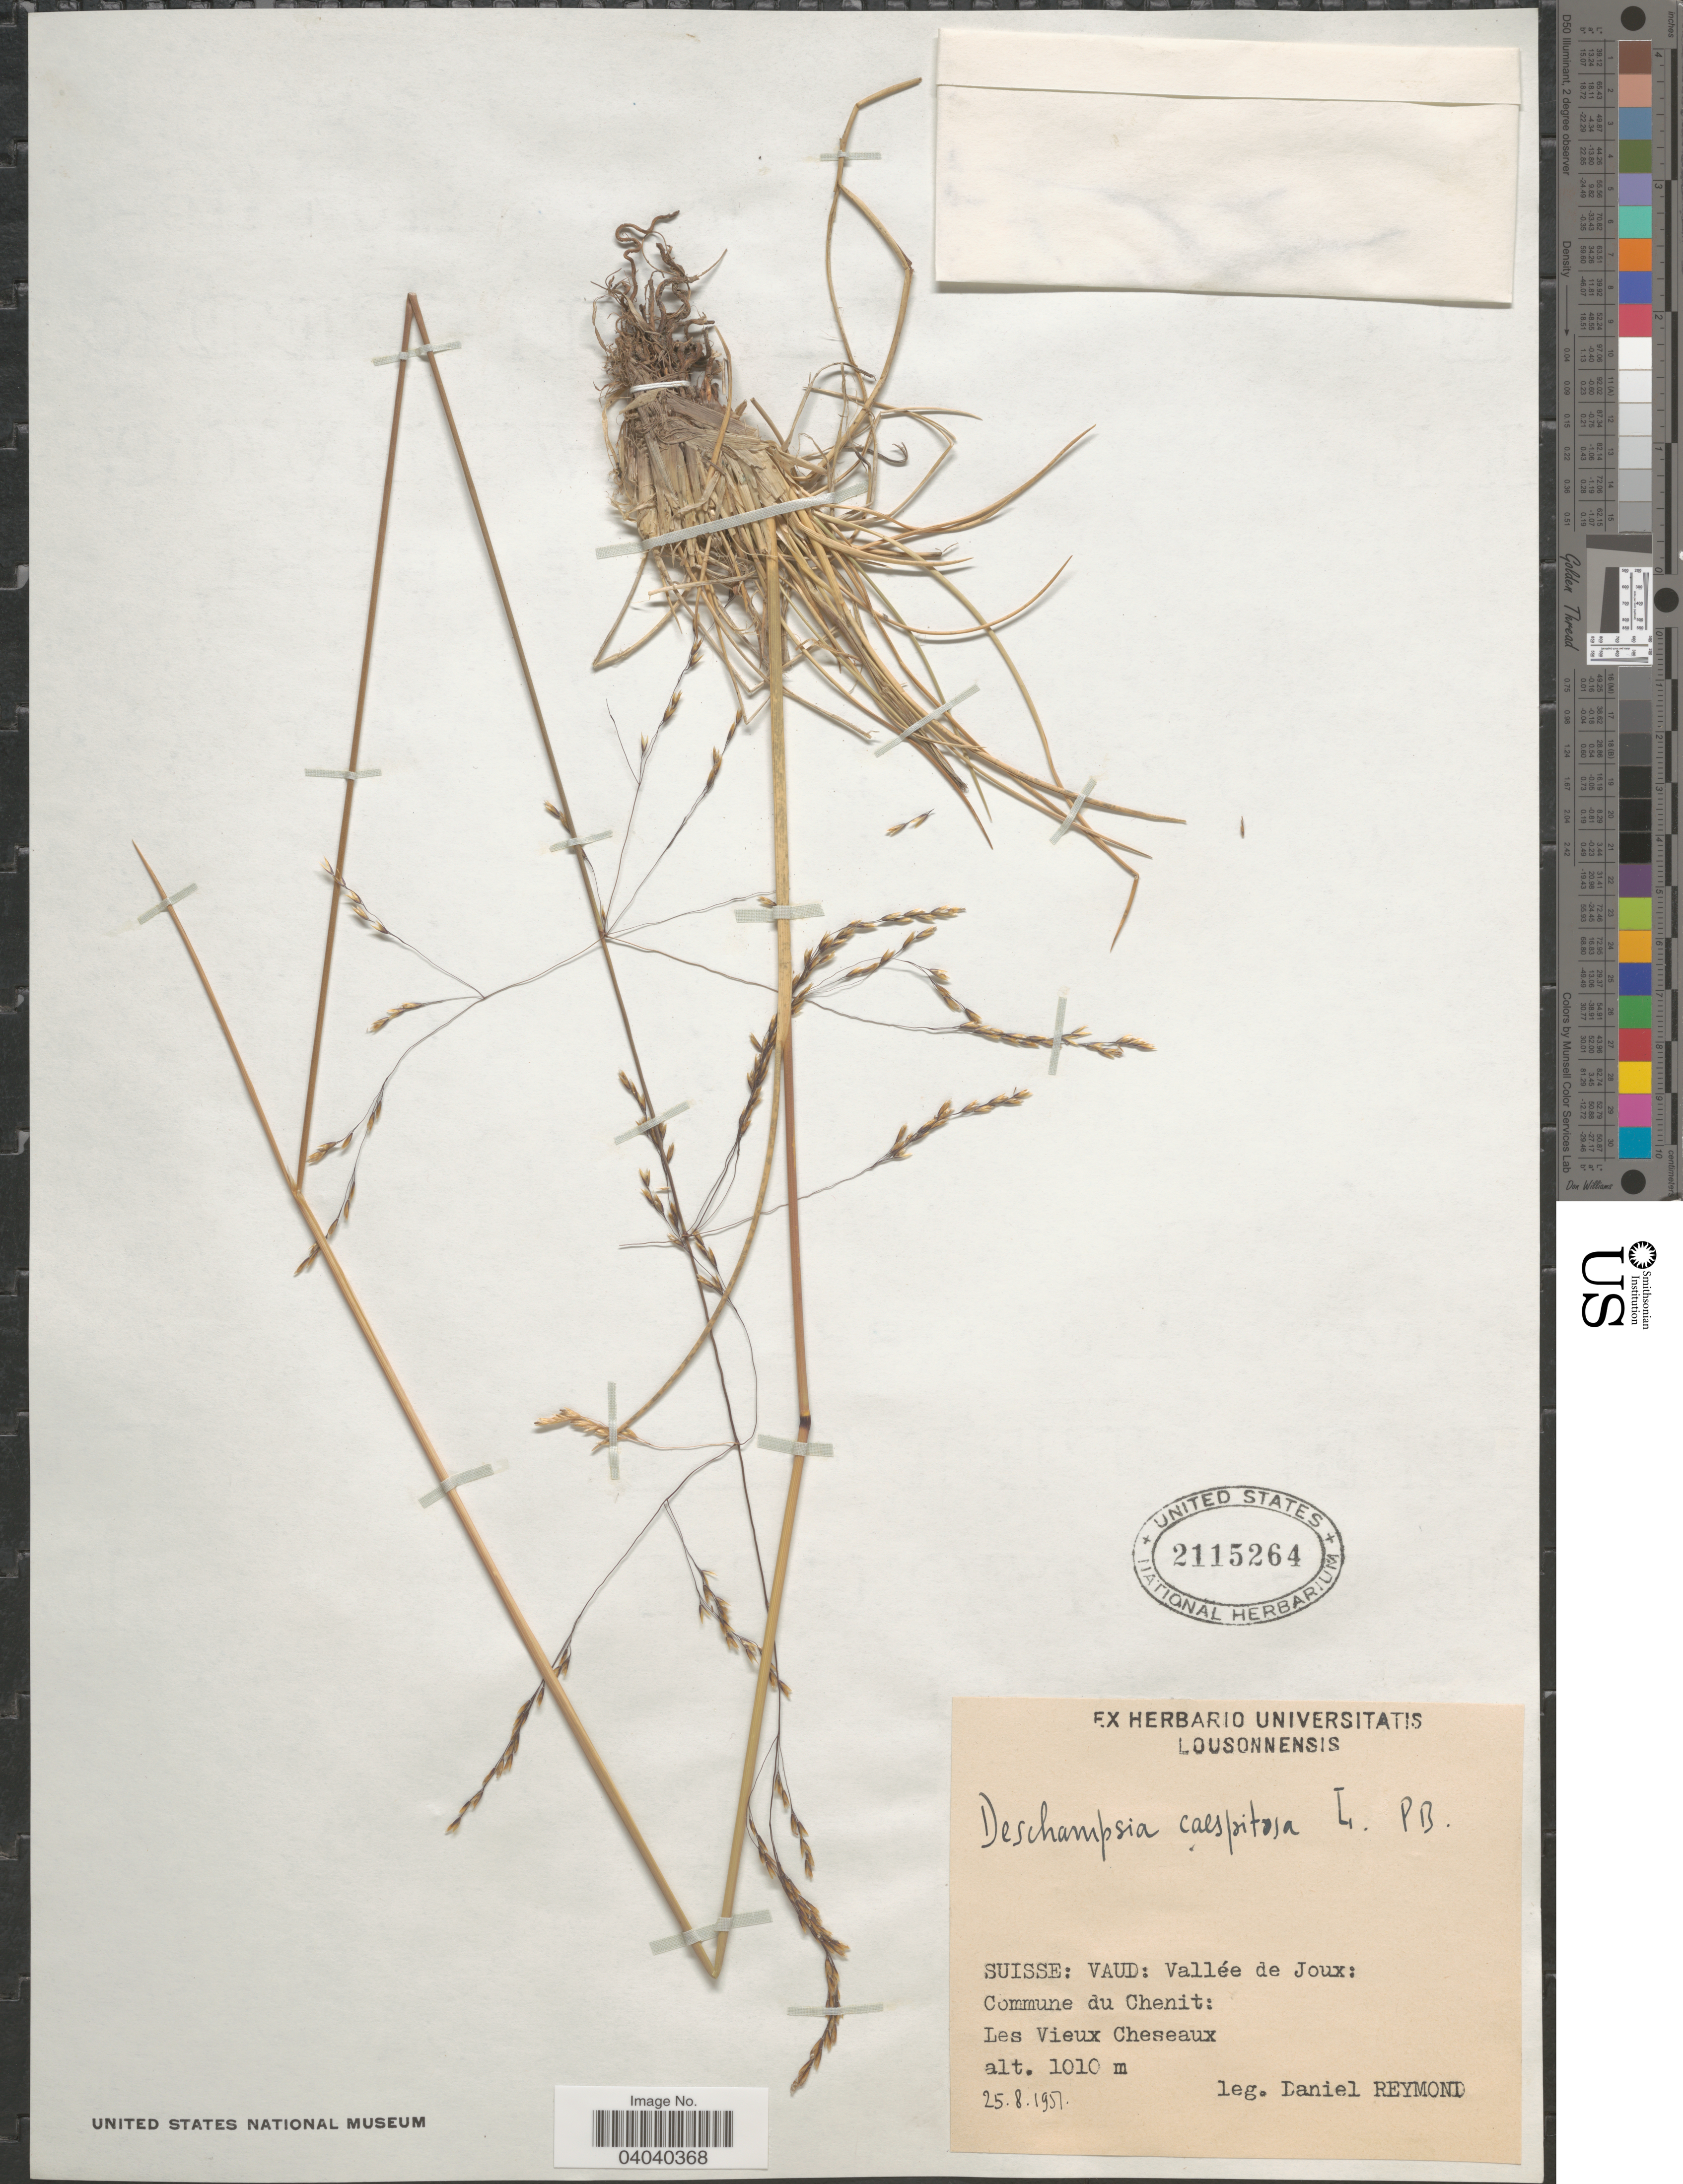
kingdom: Plantae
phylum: Tracheophyta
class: Liliopsida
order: Poales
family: Poaceae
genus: Deschampsia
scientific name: Deschampsia cespitosa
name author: (L.) P. Beauv.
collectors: D. Reymond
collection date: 1951-08-25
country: Switzerland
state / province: Vaud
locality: Suisse: Vallée de Joux: Commune du Chenit: Les Vieux Cheseaux.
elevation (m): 1010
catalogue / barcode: US 2115264